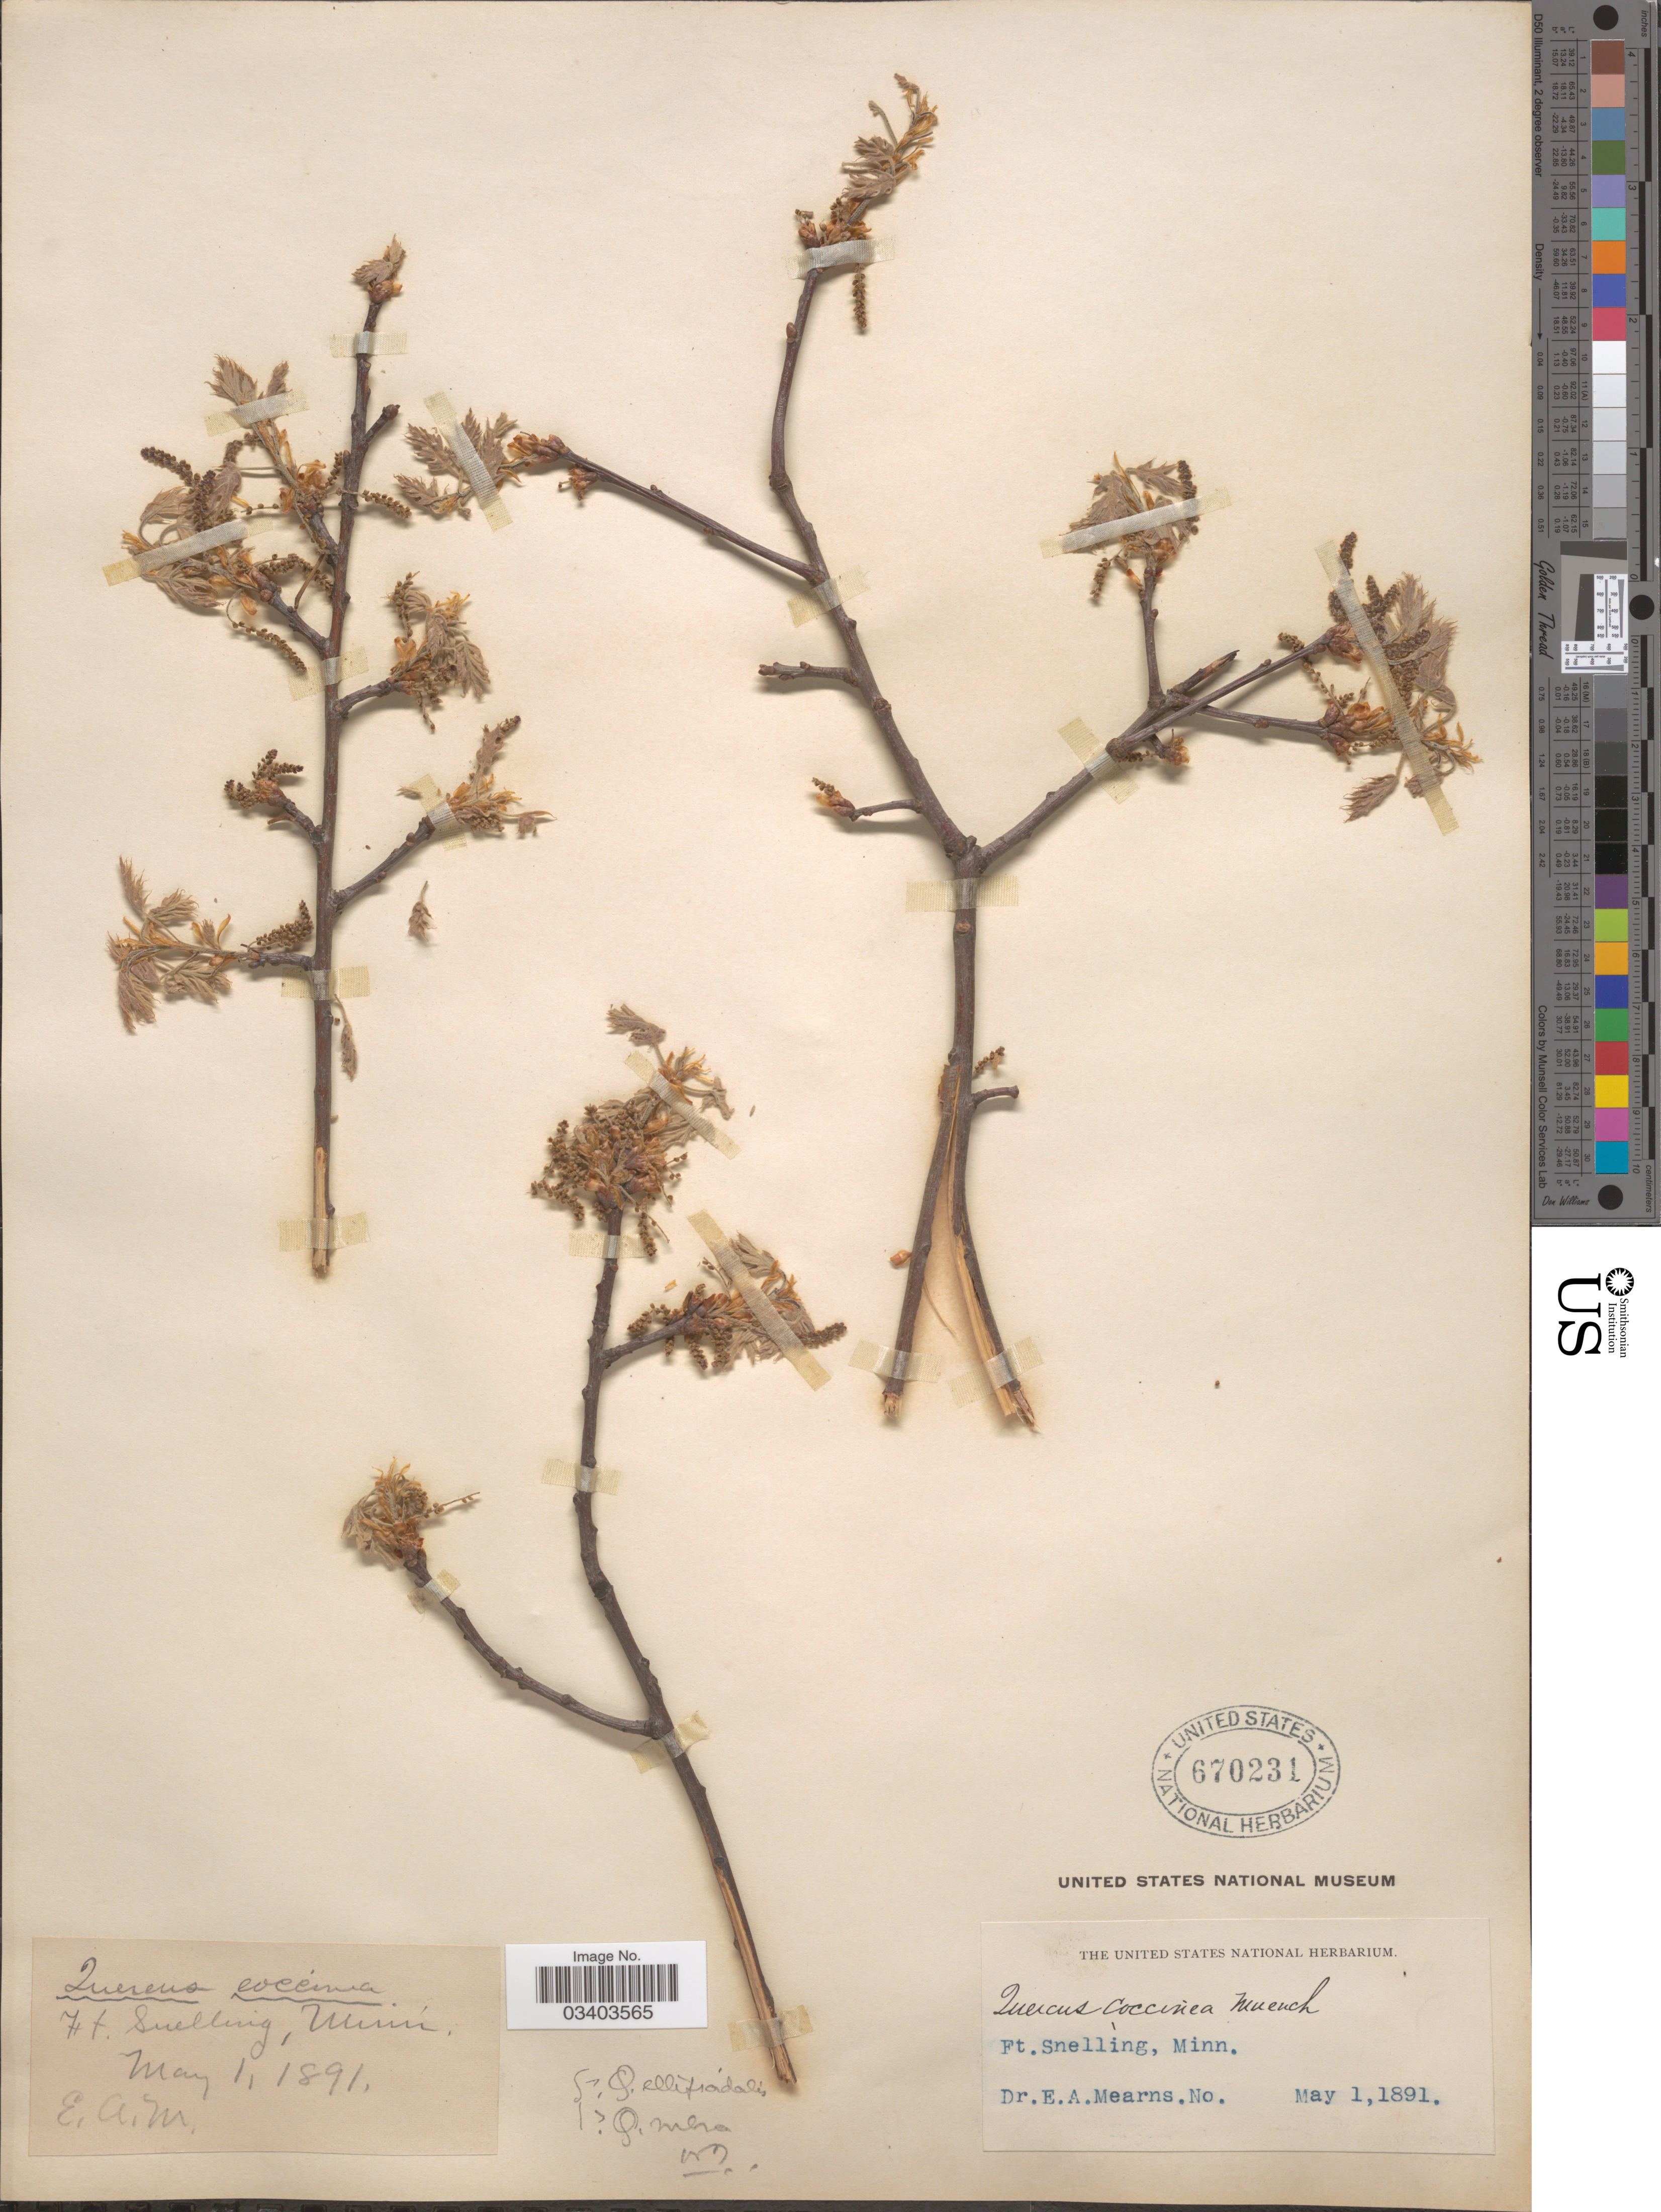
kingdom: Plantae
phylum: Tracheophyta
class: Magnoliopsida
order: Fagales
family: Fagaceae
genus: Quercus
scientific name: Quercus borealis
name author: F. Michx.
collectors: E. A. Mearns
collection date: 1891-05-01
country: United States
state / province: Minnesota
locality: Ft. Snelling.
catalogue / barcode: US 670231